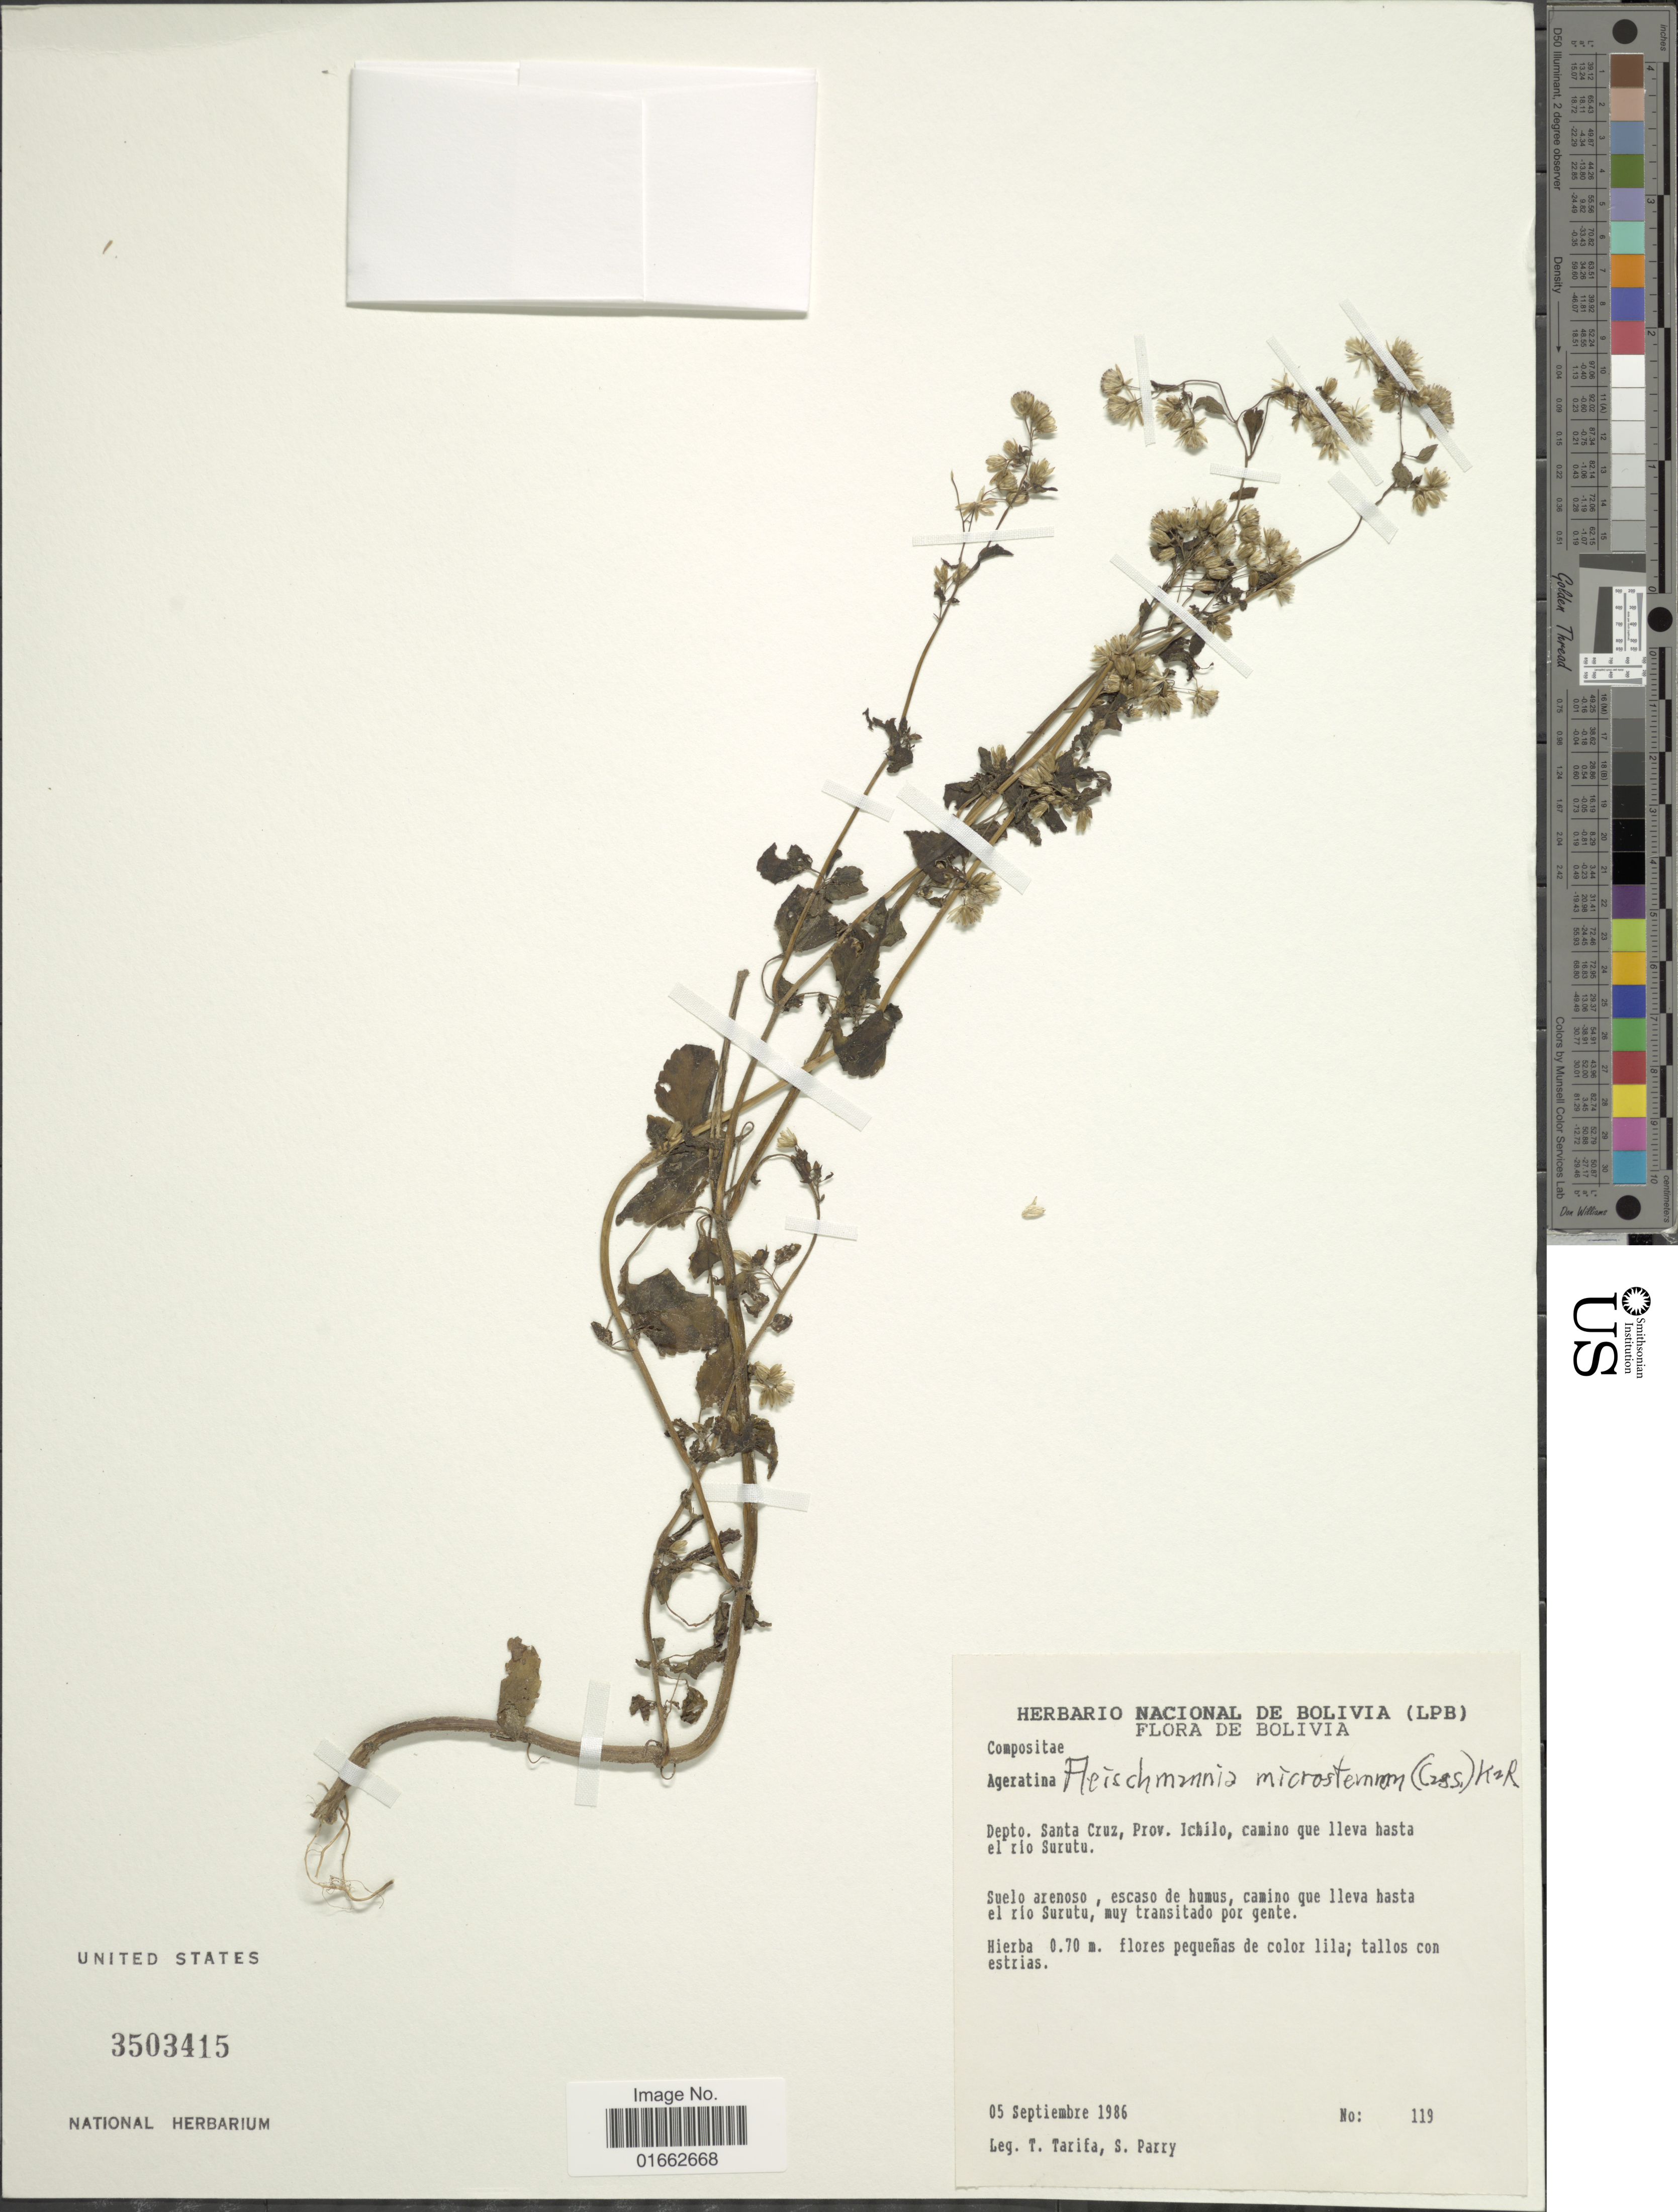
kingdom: Plantae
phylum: Tracheophyta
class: Magnoliopsida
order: Asterales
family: Asteraceae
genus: Fleischmannia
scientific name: Fleischmannia microstemon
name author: (Cass.) R.M. King & H. Rob.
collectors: T. Tarifa & S. Parry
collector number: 119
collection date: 1986-09-05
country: Bolivia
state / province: Santa Cruz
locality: Prov. Ichilo, camino que lleva hasta el rio Surutu, Suelo arenoso, escaso de humus, camino que lleva hasta el rio Surutu, muy transitado por gente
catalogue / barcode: US 3503415